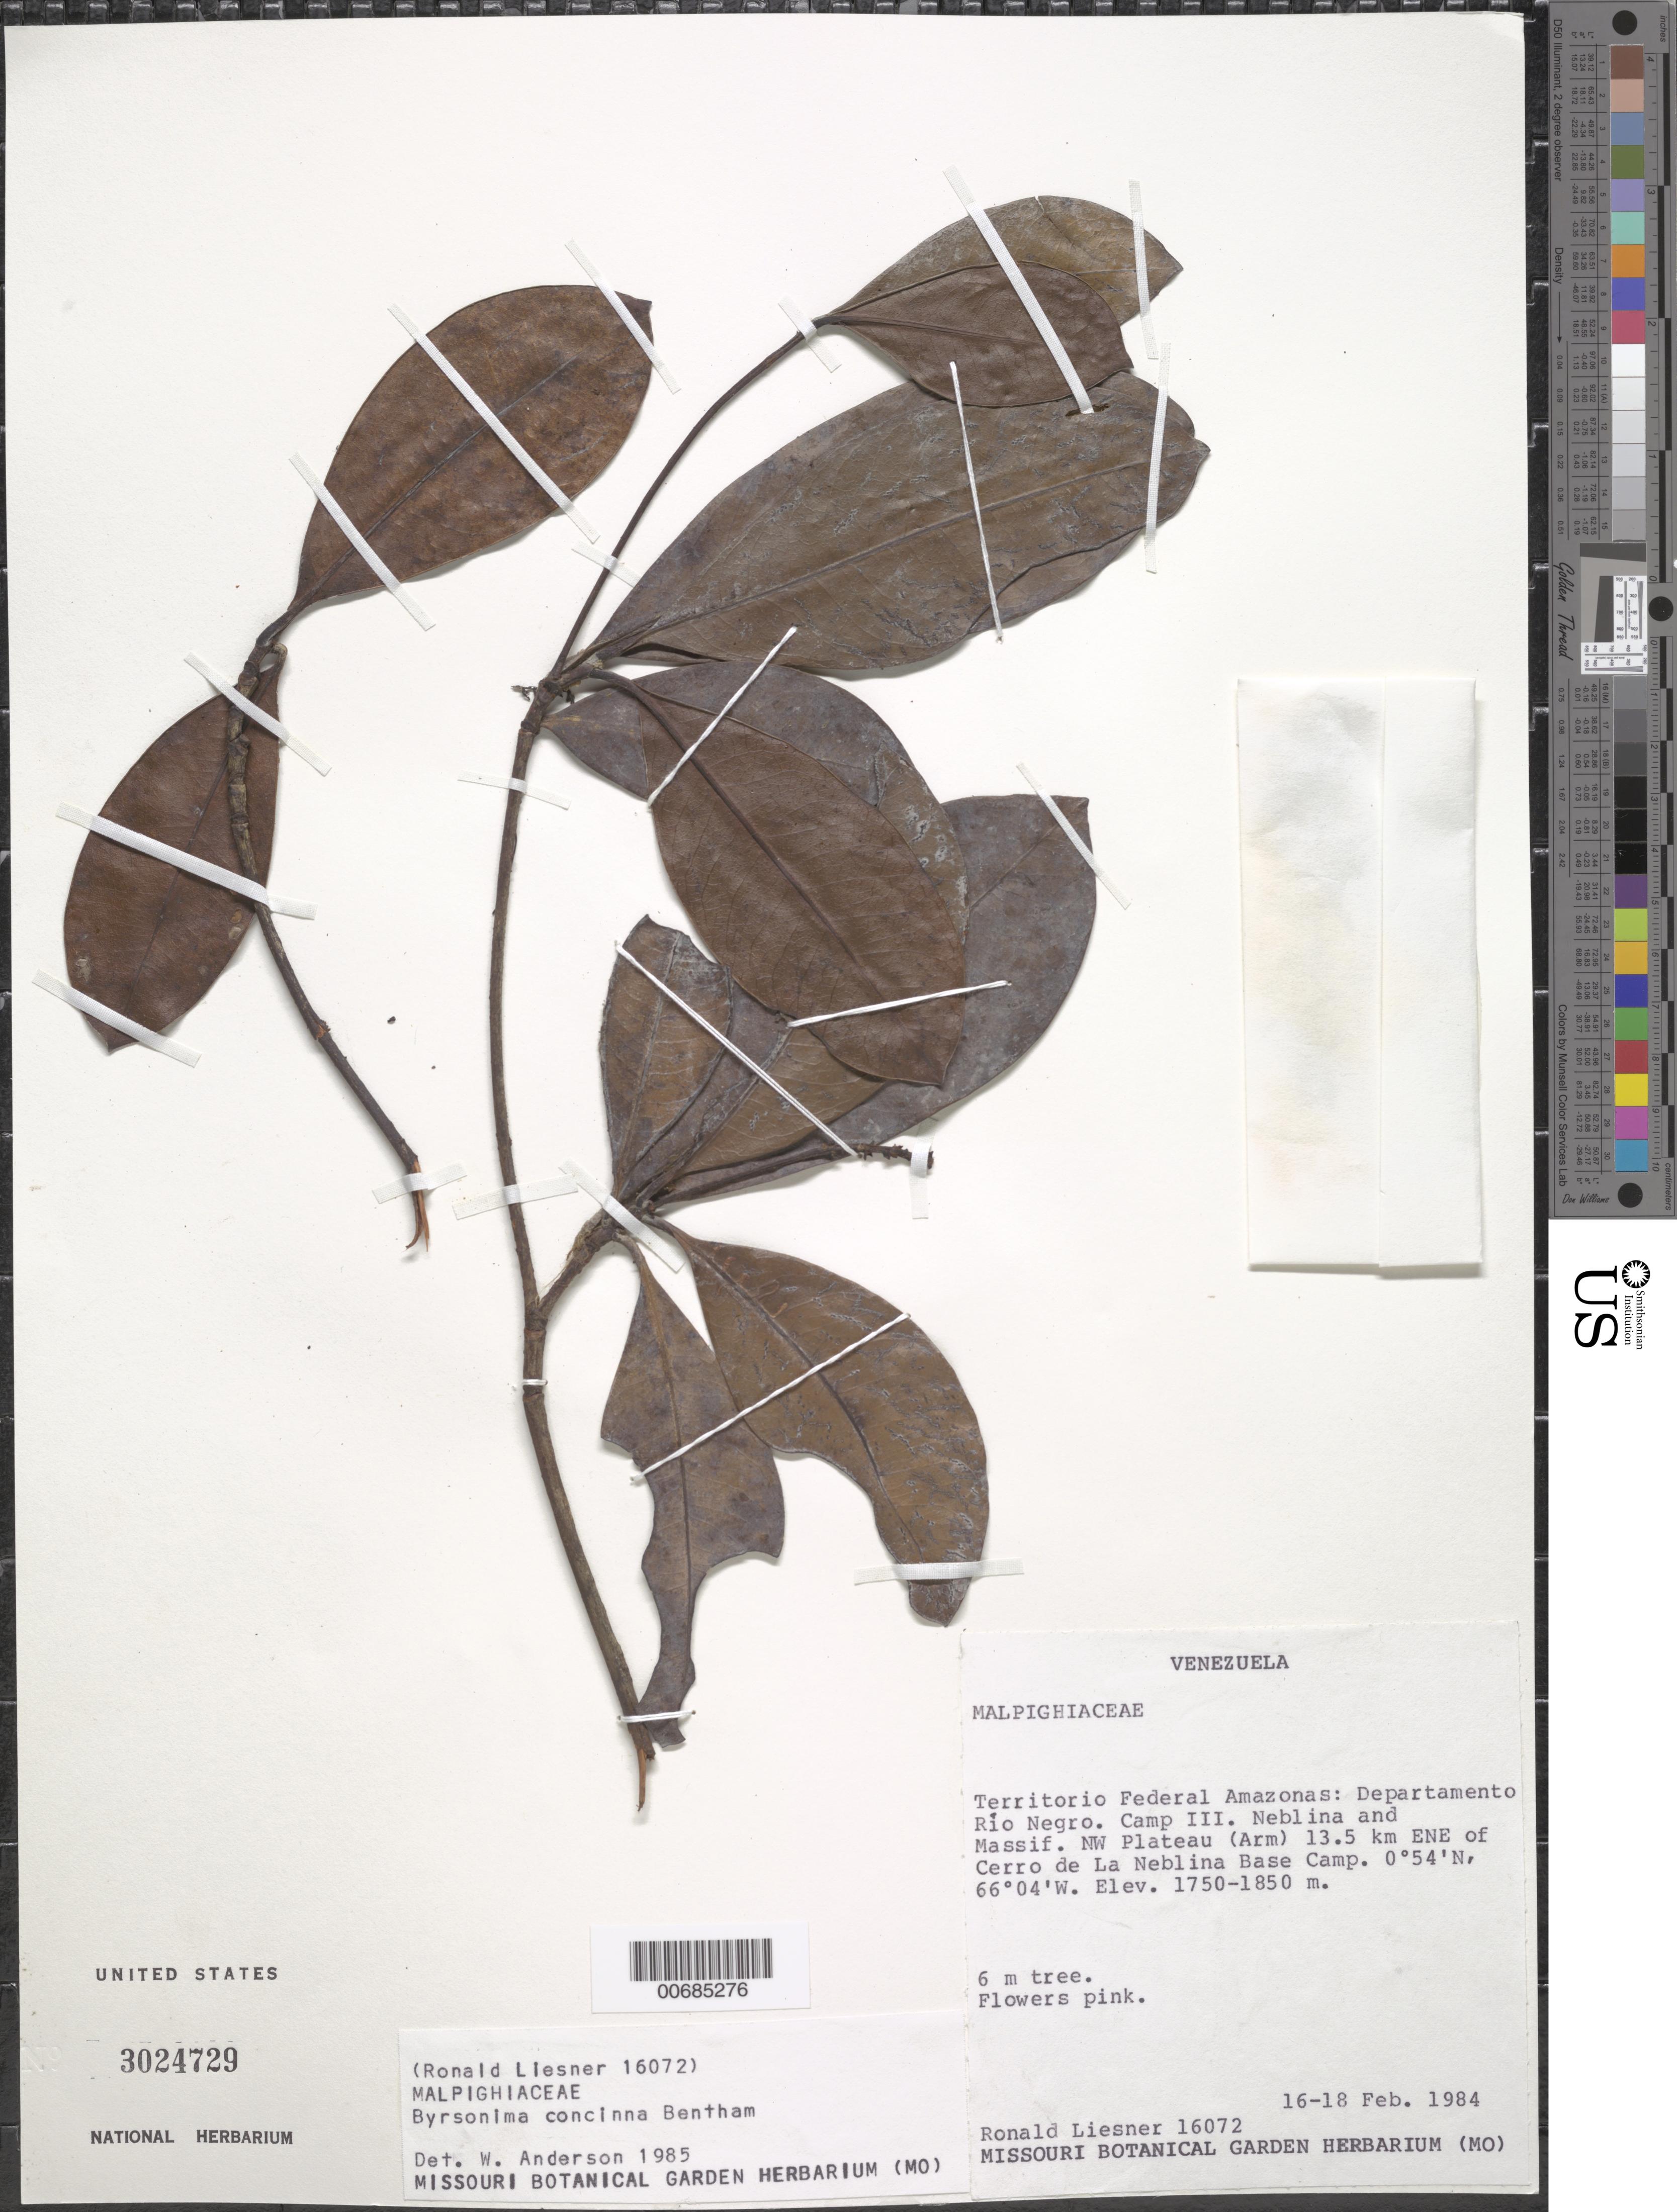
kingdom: Plantae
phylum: Tracheophyta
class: Magnoliopsida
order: Malpighiales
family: Malpighiaceae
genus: Byrsonima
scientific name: Byrsonima concinna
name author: Benth.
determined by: Anderson, W. R., (MICH), University of Michigan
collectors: R. L. Liesner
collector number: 16072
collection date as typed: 16-Feb-84 to 18-Feb-84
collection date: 1984-02-16/1984-02-18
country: Venezuela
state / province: Amazonas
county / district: Río Negro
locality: Cerro de La Neblina Base Camp, Camp III, Neblina & Massif, NW Plateau, 13.5 km ENE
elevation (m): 1750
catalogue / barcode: US 3024729